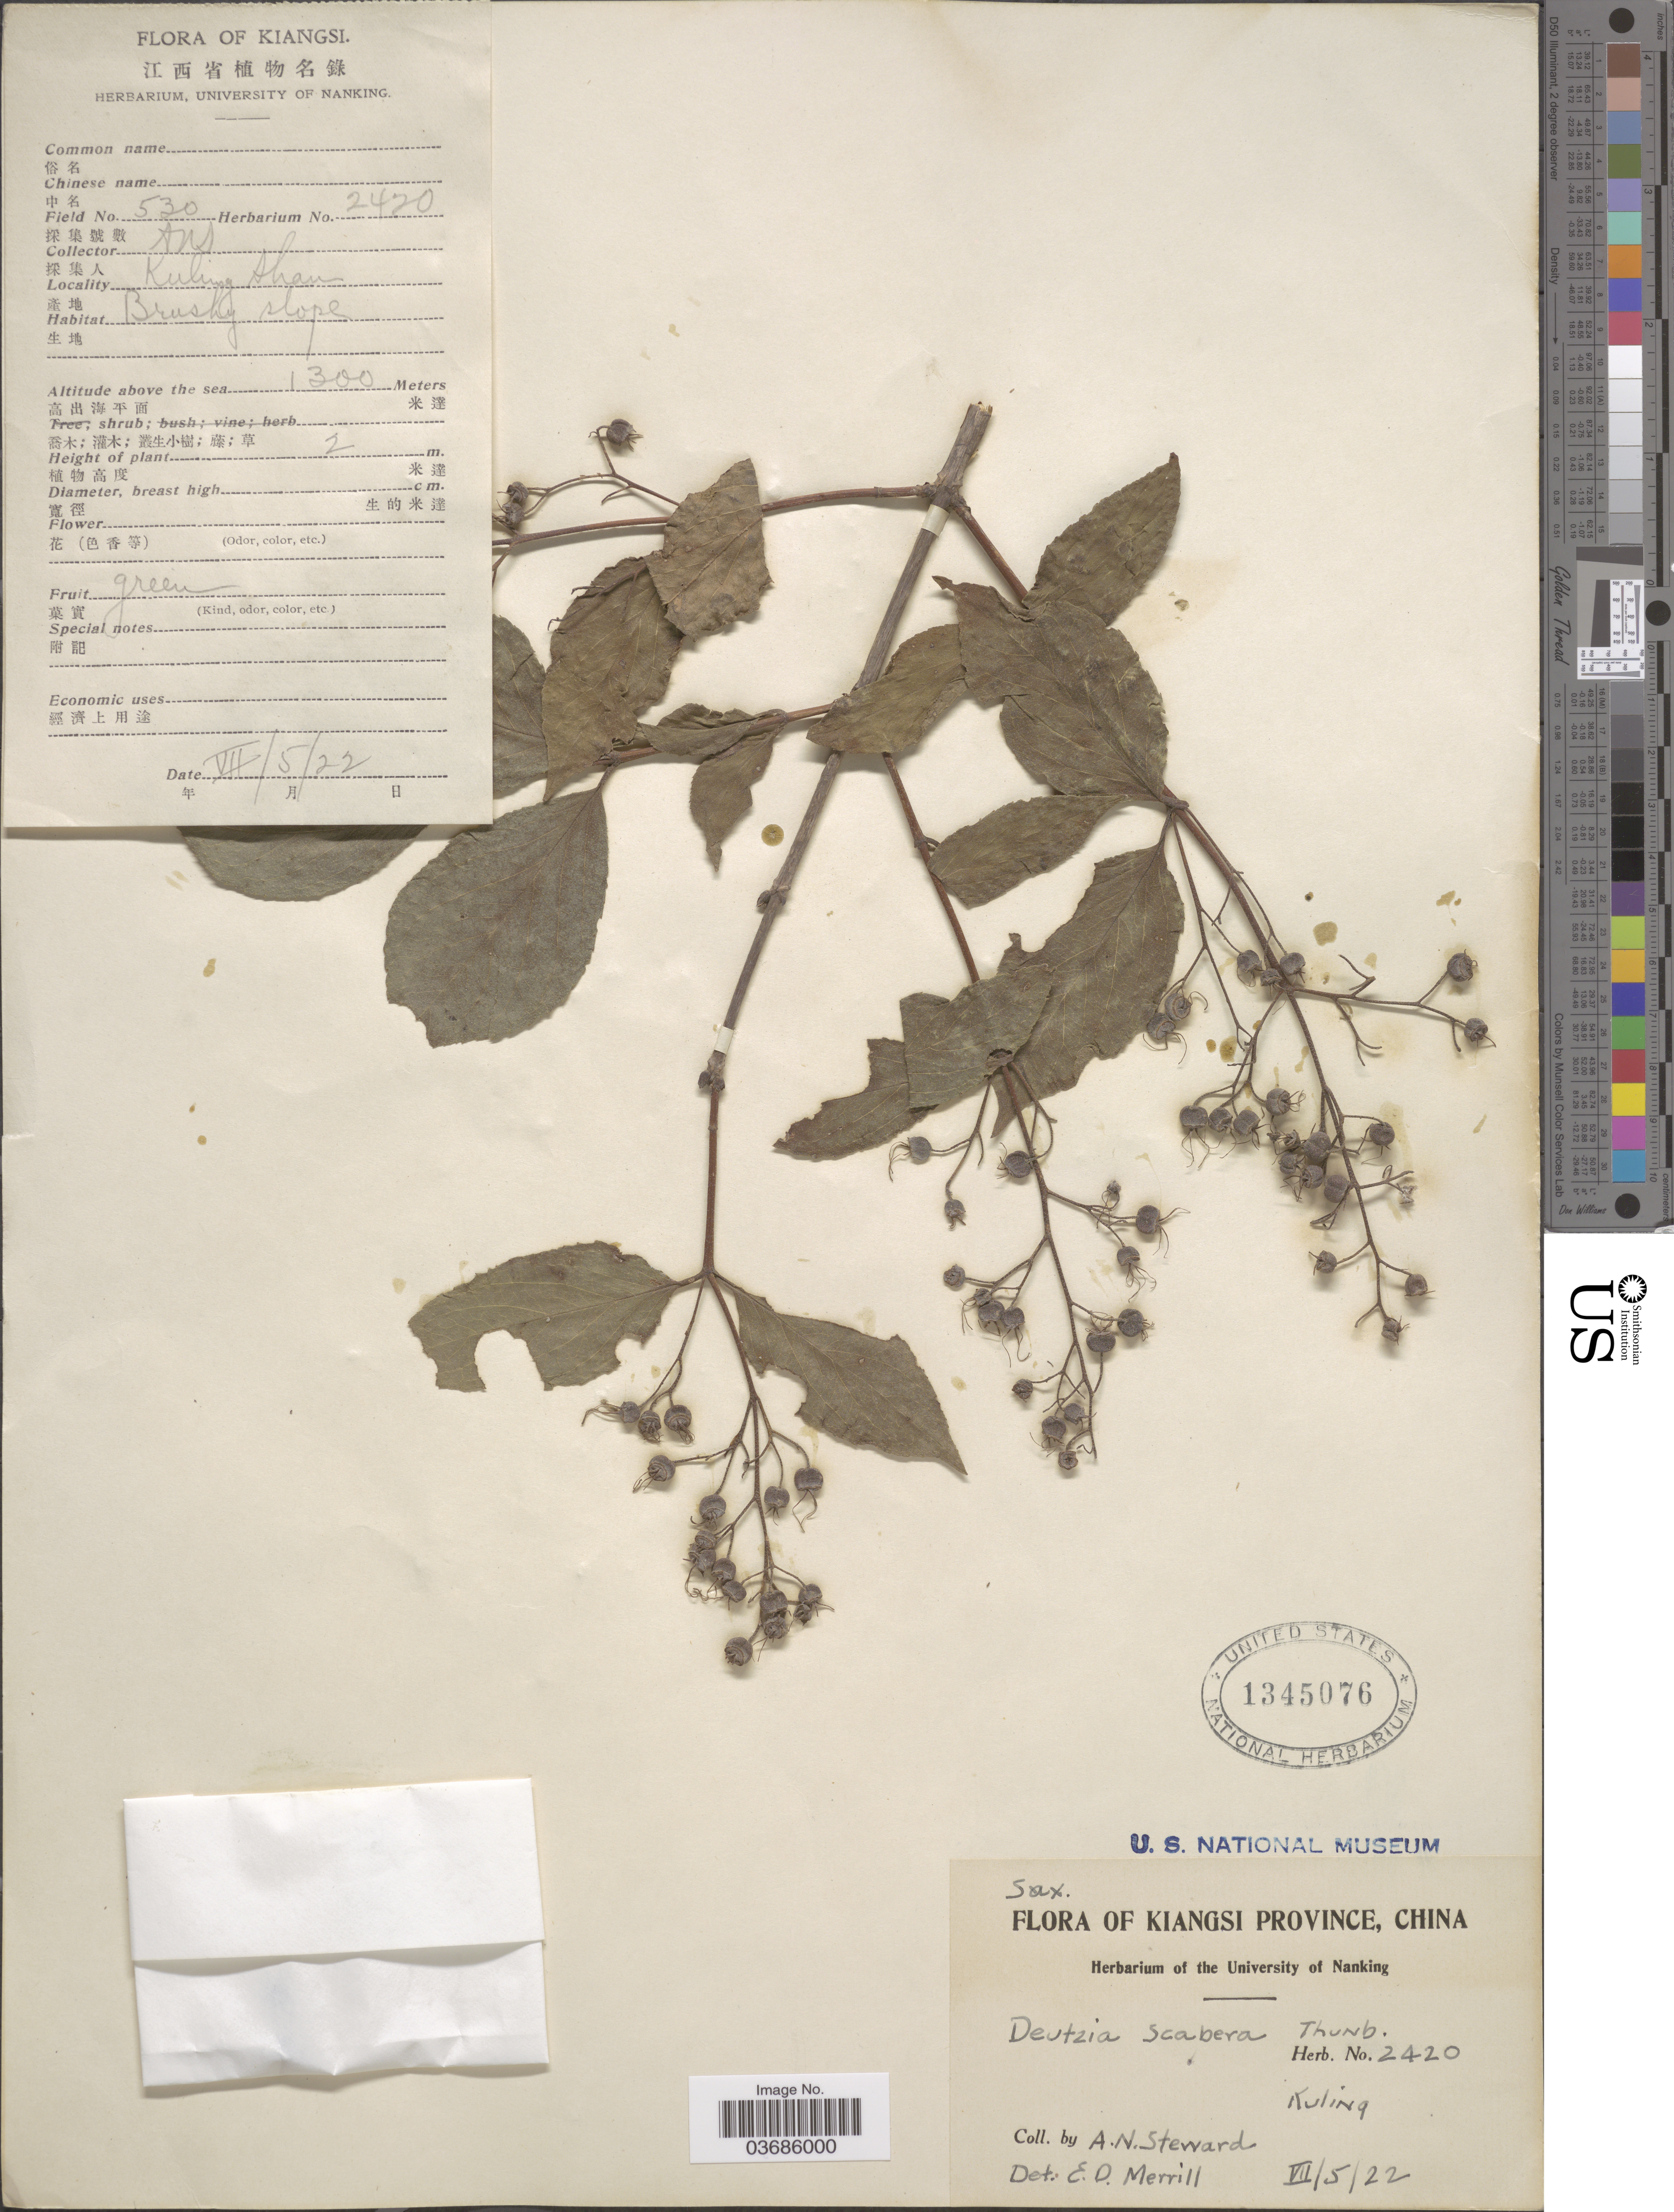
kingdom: Plantae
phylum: Tracheophyta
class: Magnoliopsida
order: Cornales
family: Hydrangeaceae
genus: Deutzia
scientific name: Deutzia scabra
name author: Thunb.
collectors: A. N. Steward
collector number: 2420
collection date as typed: Transcribed d/m/y: 5/7/22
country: China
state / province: Jiangxi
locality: Kiangsi Province. Kuling. Kuling Shan.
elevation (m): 1300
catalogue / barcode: US 1345076